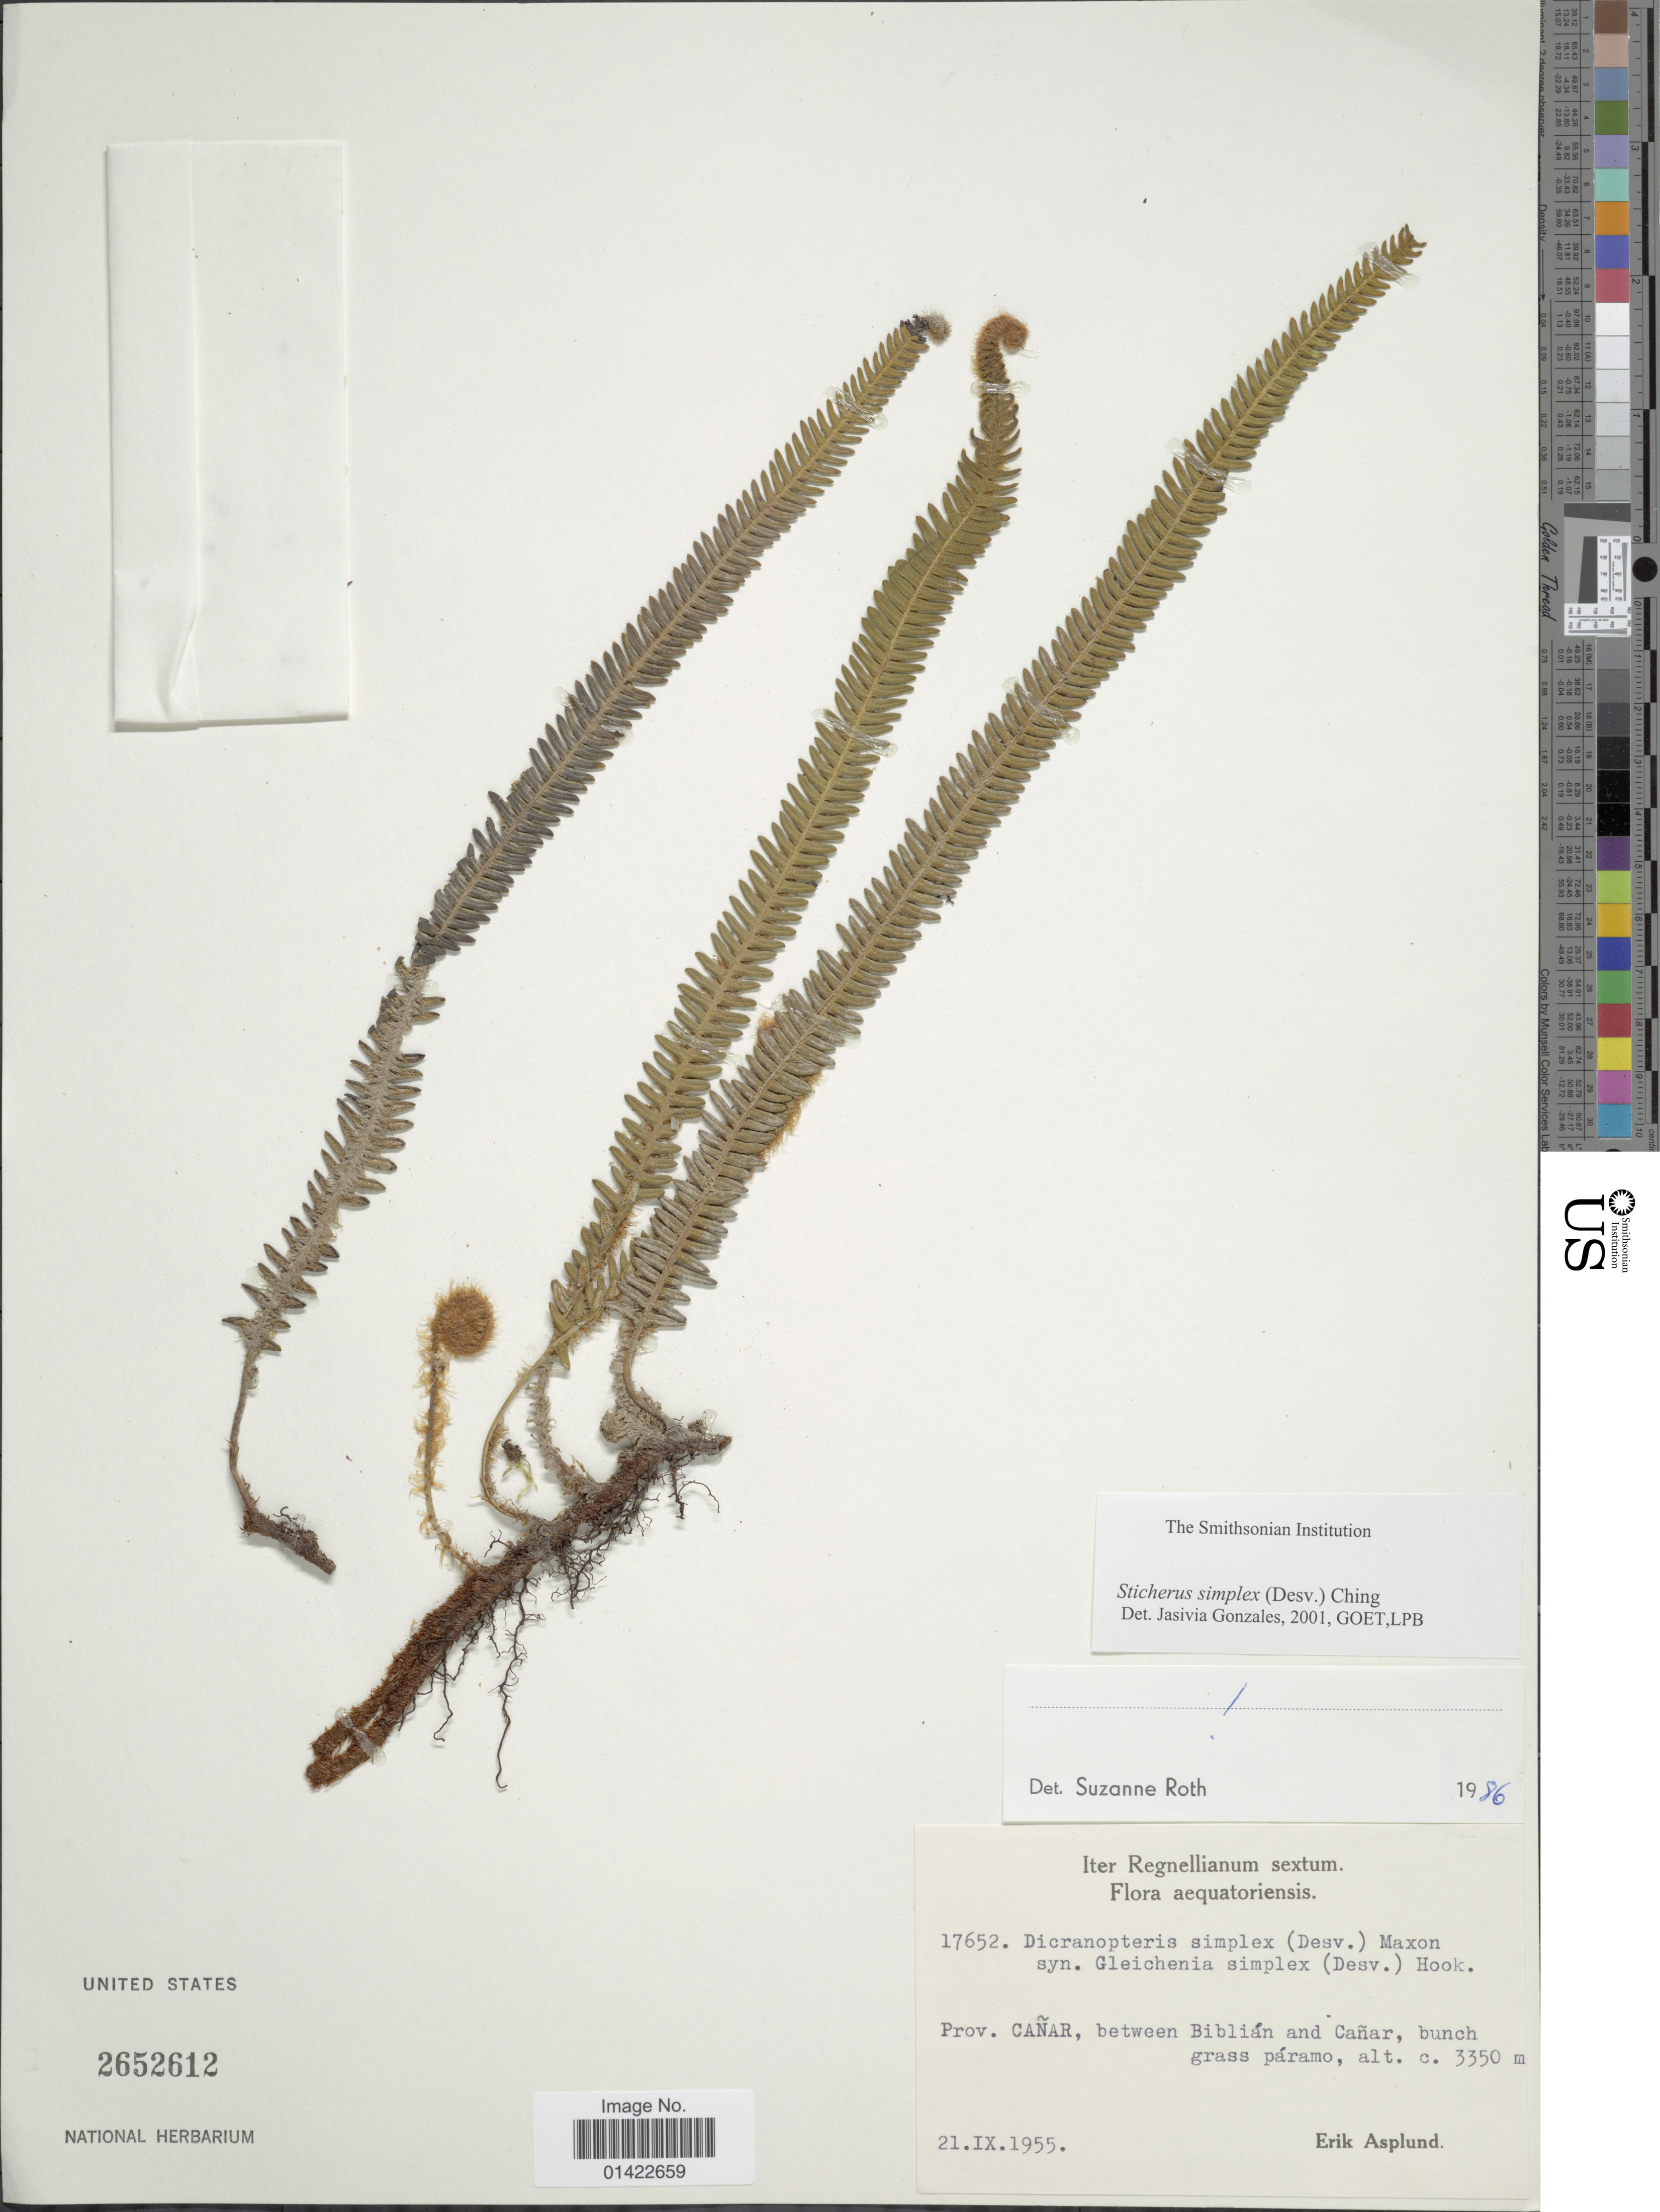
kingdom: Plantae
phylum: Tracheophyta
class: Polypodiopsida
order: Gleicheniales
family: Gleicheniaceae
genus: Sticherus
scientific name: Sticherus simplex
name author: (Desv.) Ching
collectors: E. Asplund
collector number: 17652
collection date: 1955-09-21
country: Ecuador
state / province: Cañar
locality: Between Biblián and Cañar, bunch grass páramo.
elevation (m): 3350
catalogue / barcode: US 2652612